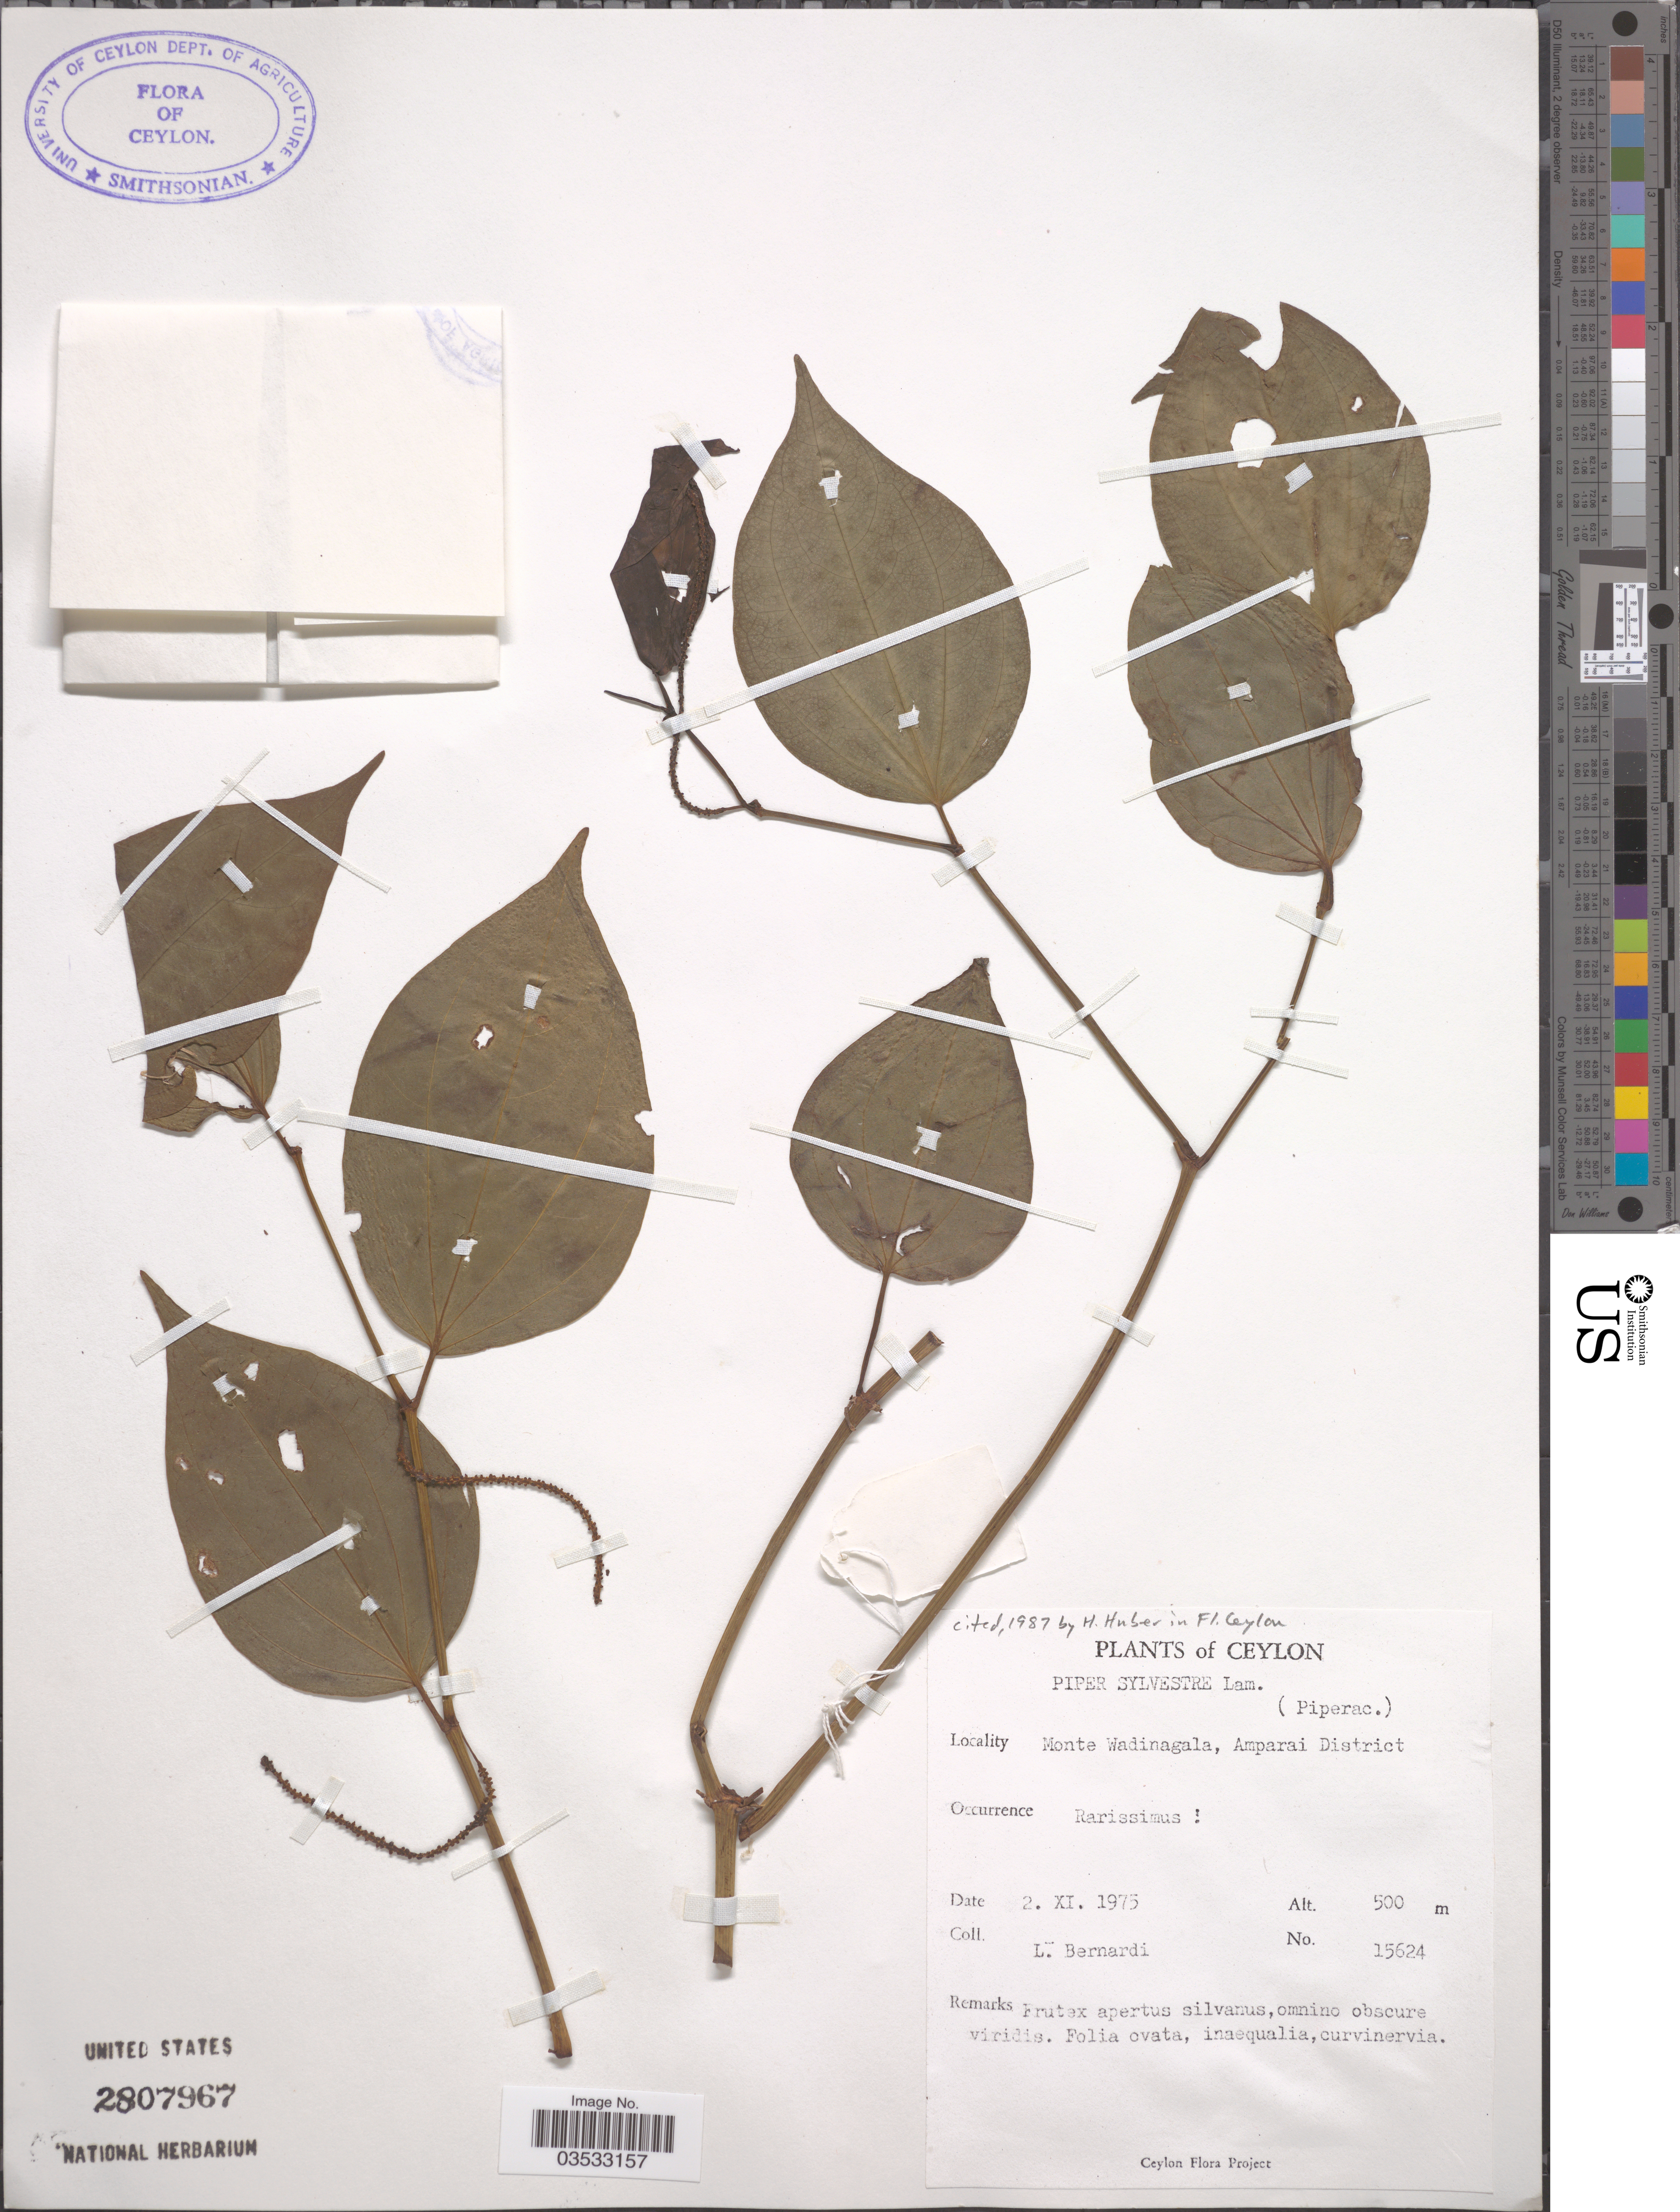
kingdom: Plantae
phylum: Tracheophyta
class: Magnoliopsida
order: Piperales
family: Piperaceae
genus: Piper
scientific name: Piper sylvestre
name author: Lour.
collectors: L. Bernardi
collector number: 15624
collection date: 1975-11-02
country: Sri Lanka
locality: Ceylon. Monte Wadinagala, Amparai District.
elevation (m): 500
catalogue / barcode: US 2807967